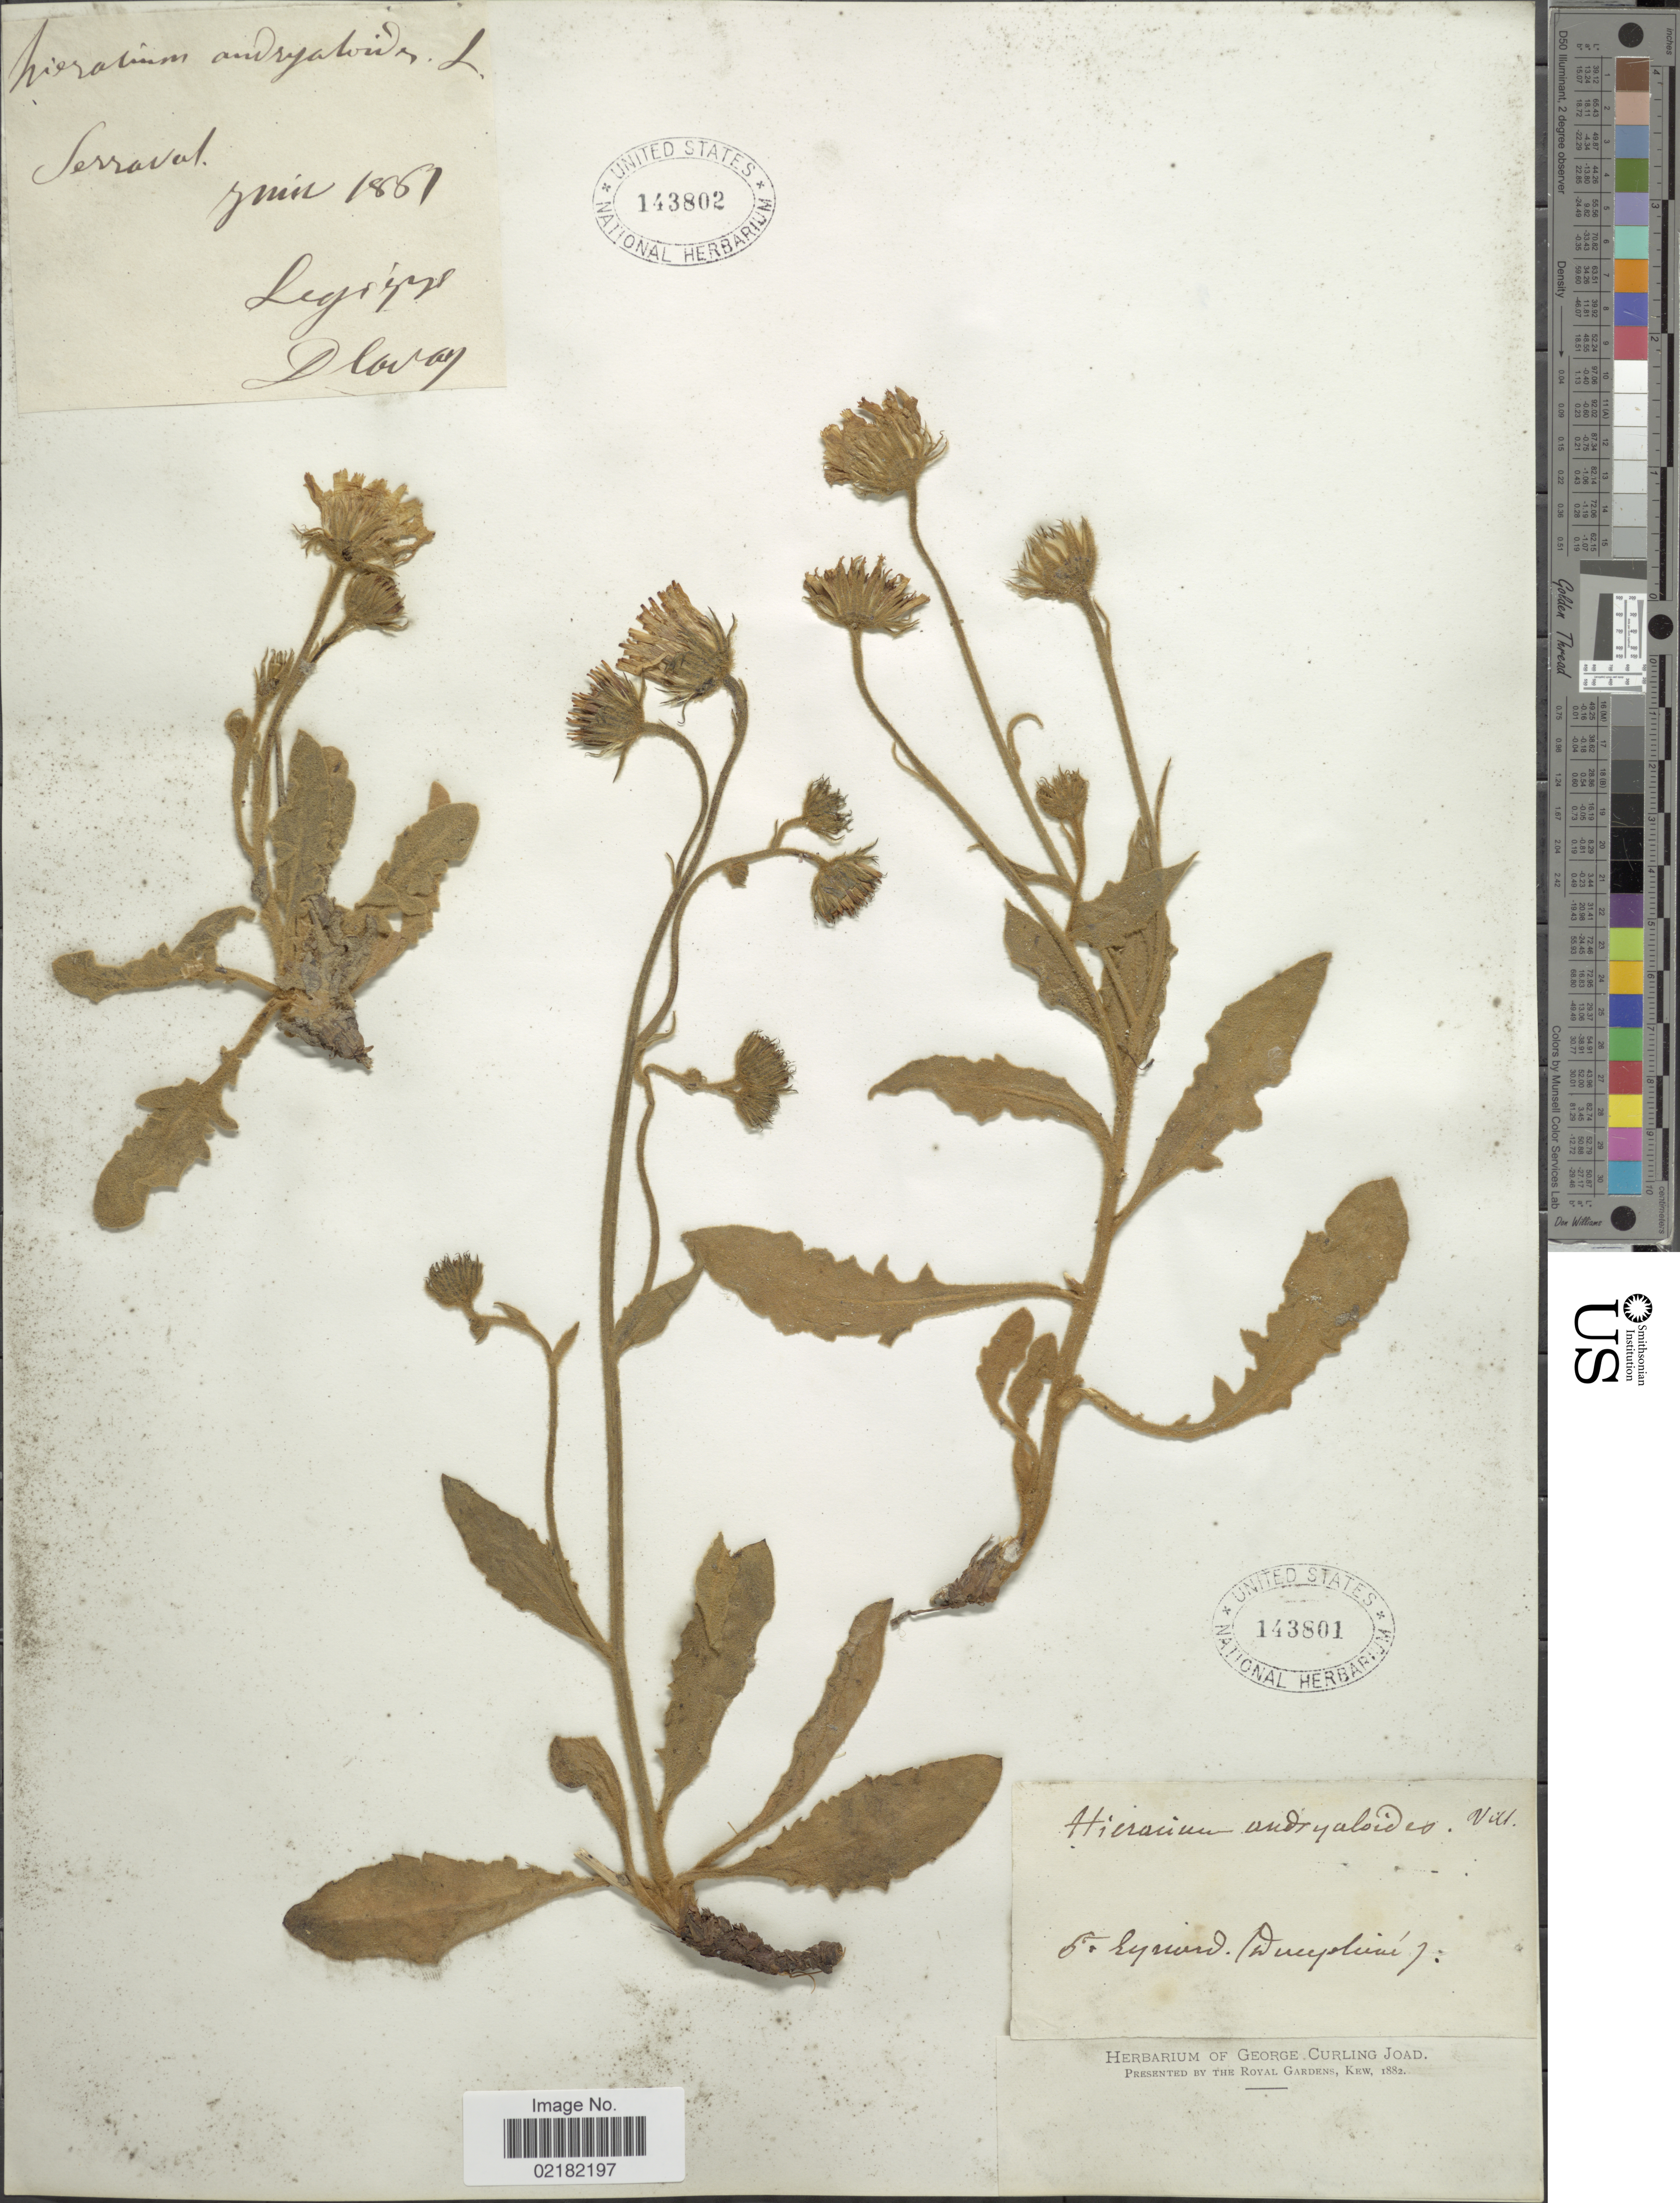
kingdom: Plantae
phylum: Tracheophyta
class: Magnoliopsida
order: Asterales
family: Asteraceae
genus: Hieracium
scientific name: Hieracium tomentosum subsp. andryaloides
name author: (Vill.) Näg. & Peter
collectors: Delavay, --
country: France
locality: Serraval, E. Eyriund. (Dueyshire) [interpreted]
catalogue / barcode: US 143801